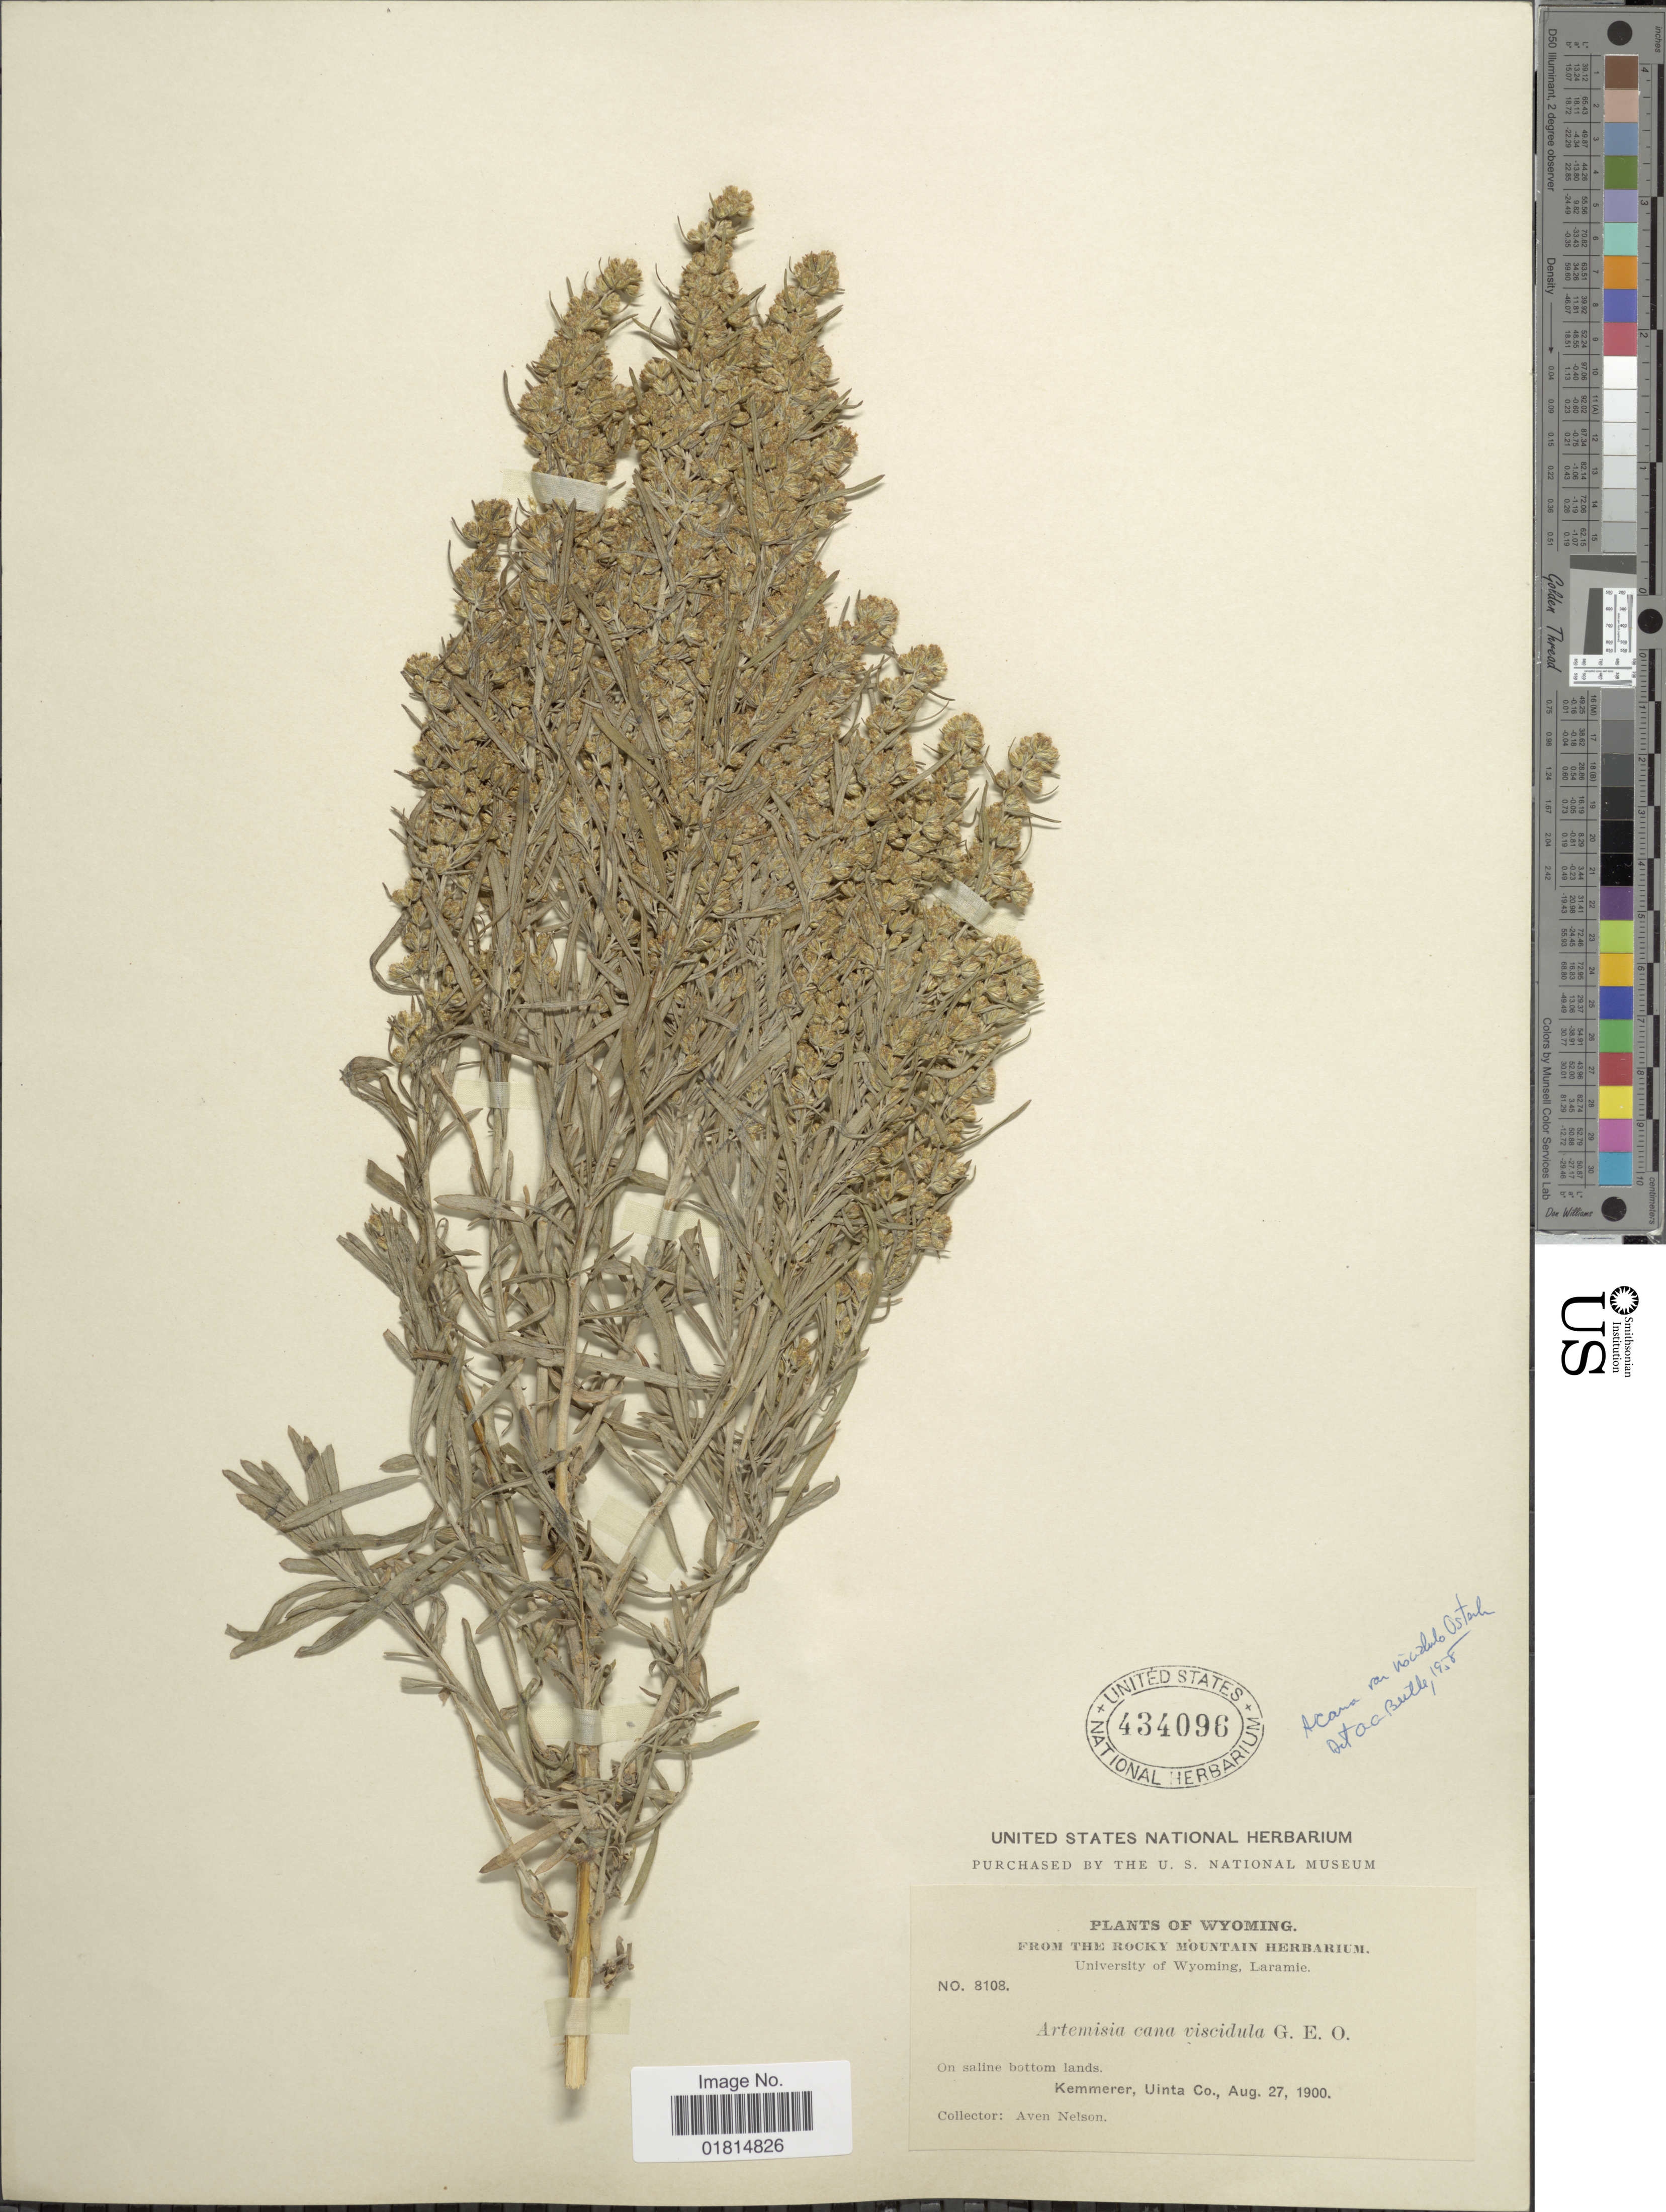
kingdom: Plantae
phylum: Tracheophyta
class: Magnoliopsida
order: Asterales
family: Asteraceae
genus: Artemisia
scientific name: Artemisia cana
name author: Pursh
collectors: A. Nelson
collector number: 8108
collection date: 1900-08-27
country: United States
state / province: Wyoming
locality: On saline bottom lands. Kemmerer, Uinta Co.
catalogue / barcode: US 434096